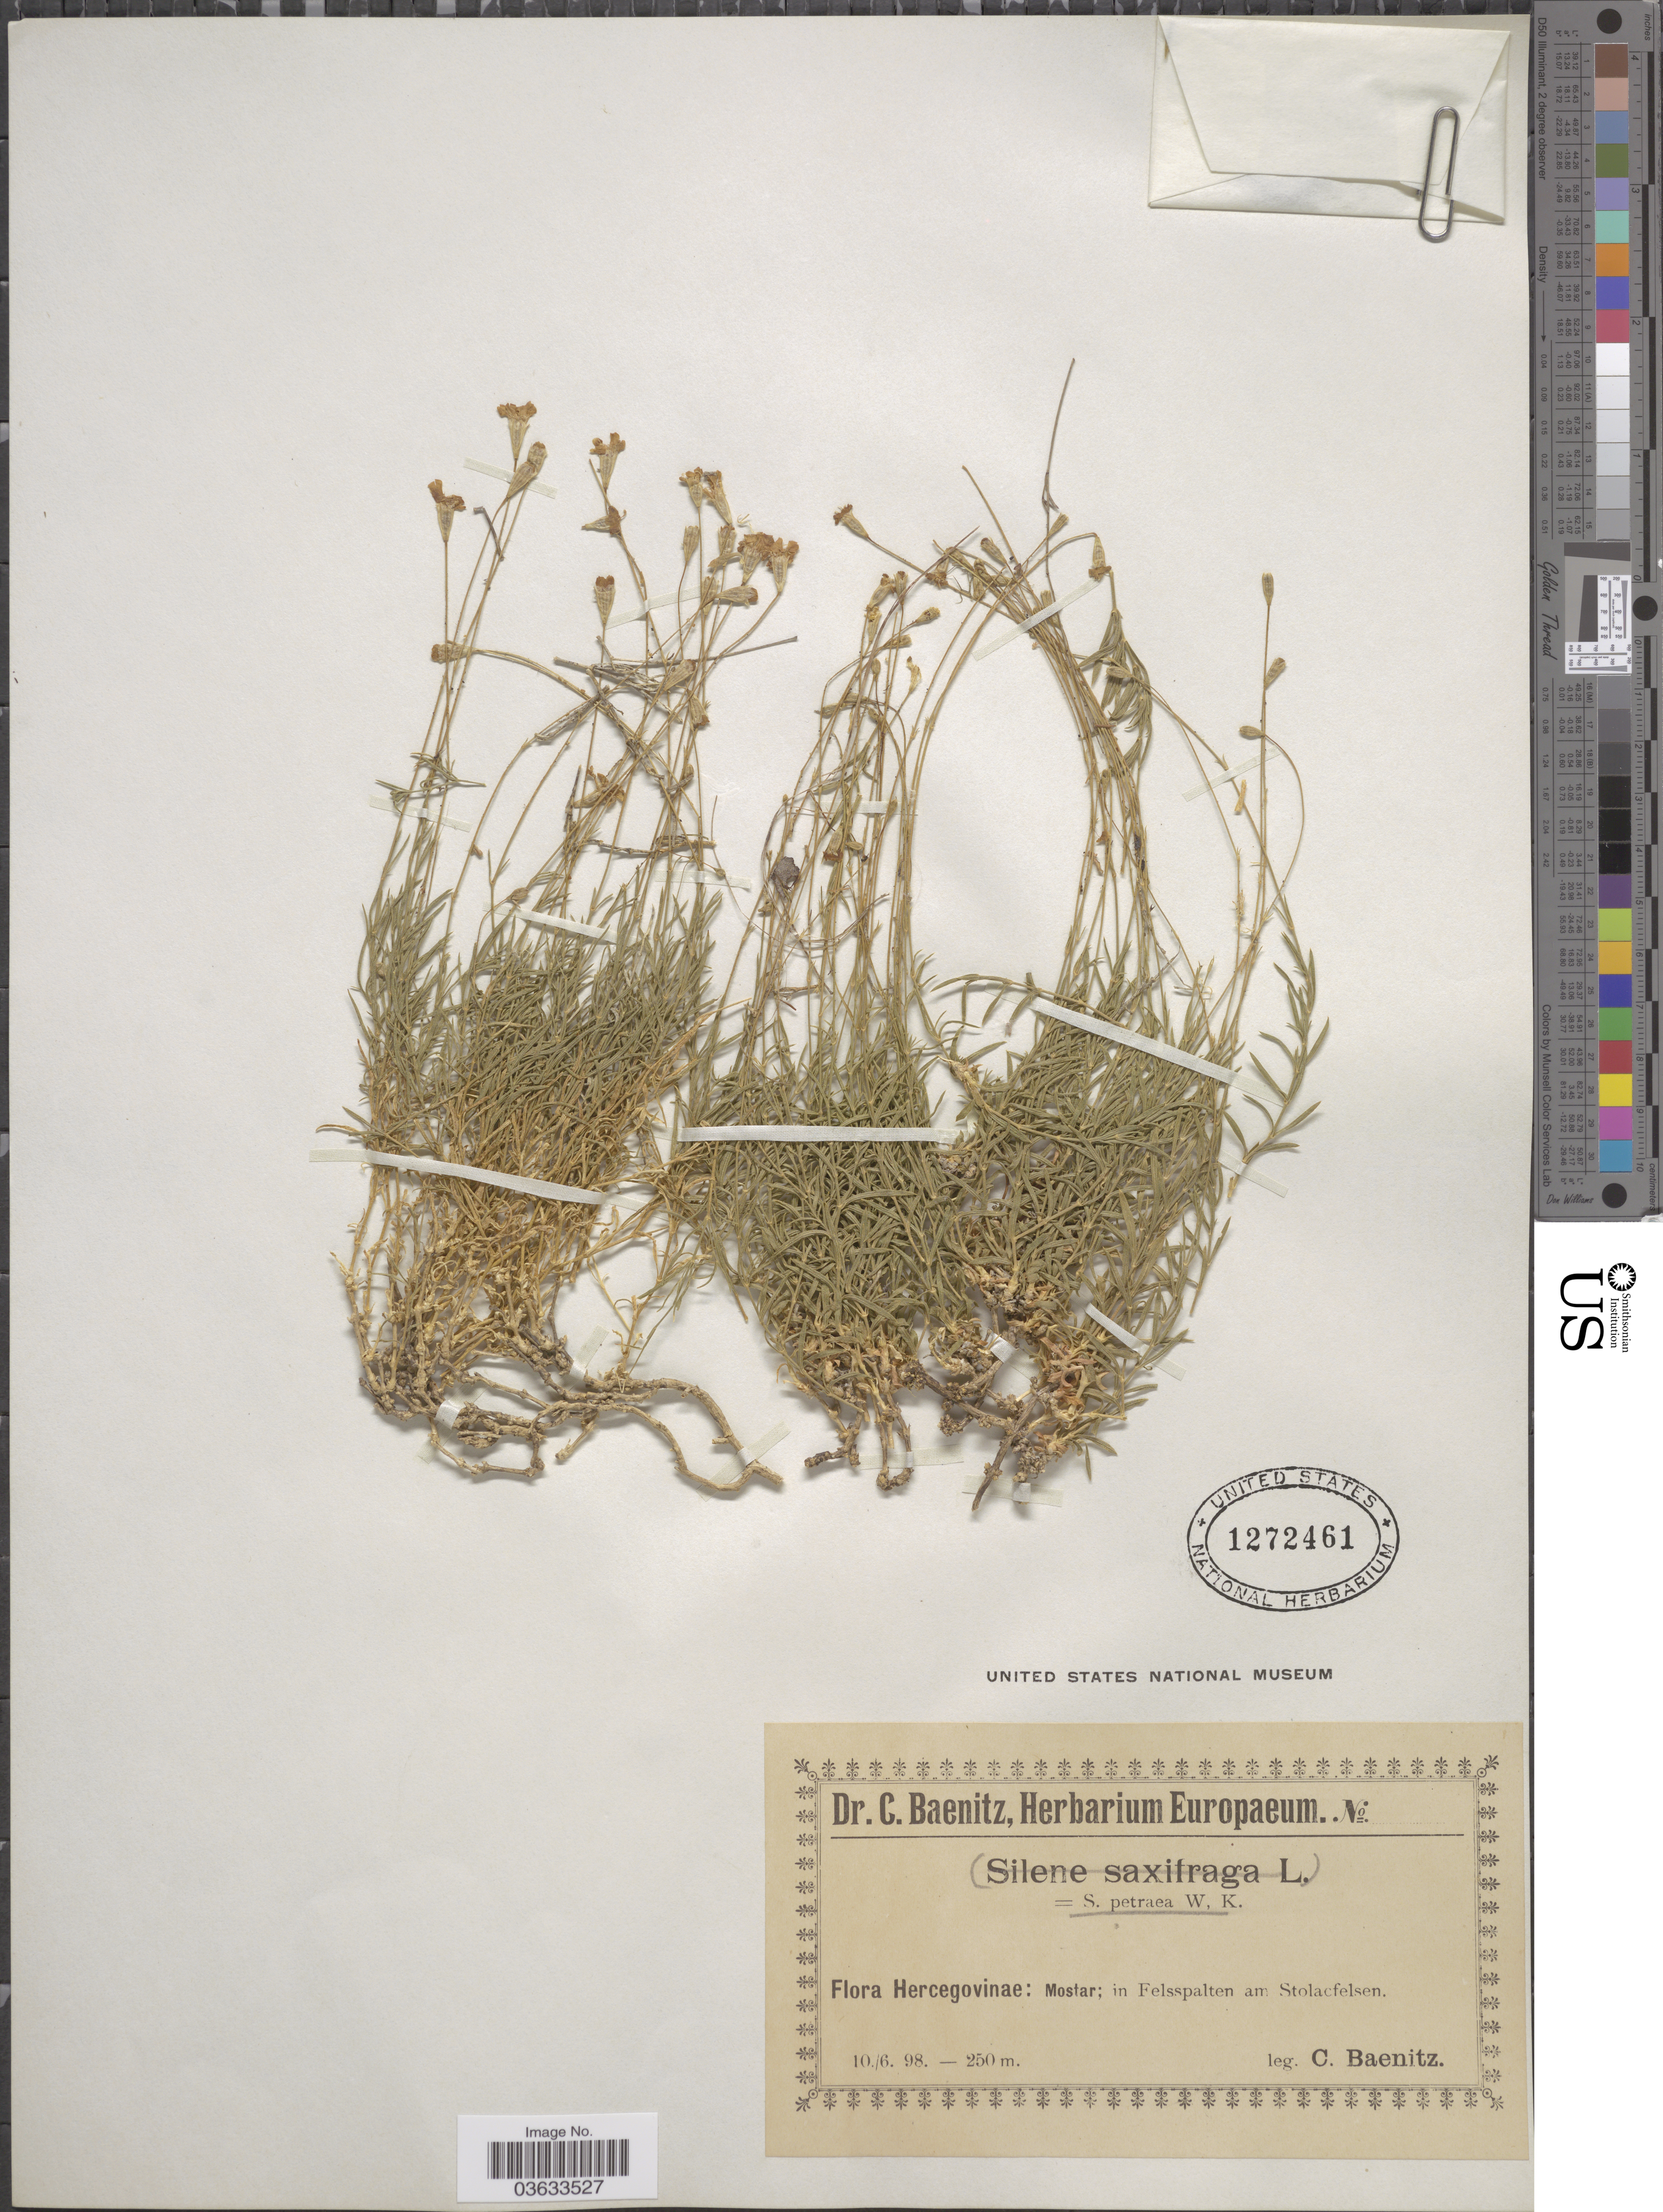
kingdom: Plantae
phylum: Tracheophyta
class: Magnoliopsida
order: Caryophyllales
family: Caryophyllaceae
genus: Silene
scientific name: Silene petraea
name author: Waldst. & Kit.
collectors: C. G. Baenitz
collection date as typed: Transcribed d/m/y: 10/6/98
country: Bosnia and Herzegovina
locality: Hercegovinæ: Mostar; in Felsspalten am Stolacfelsen.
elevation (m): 250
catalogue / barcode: US 1272461